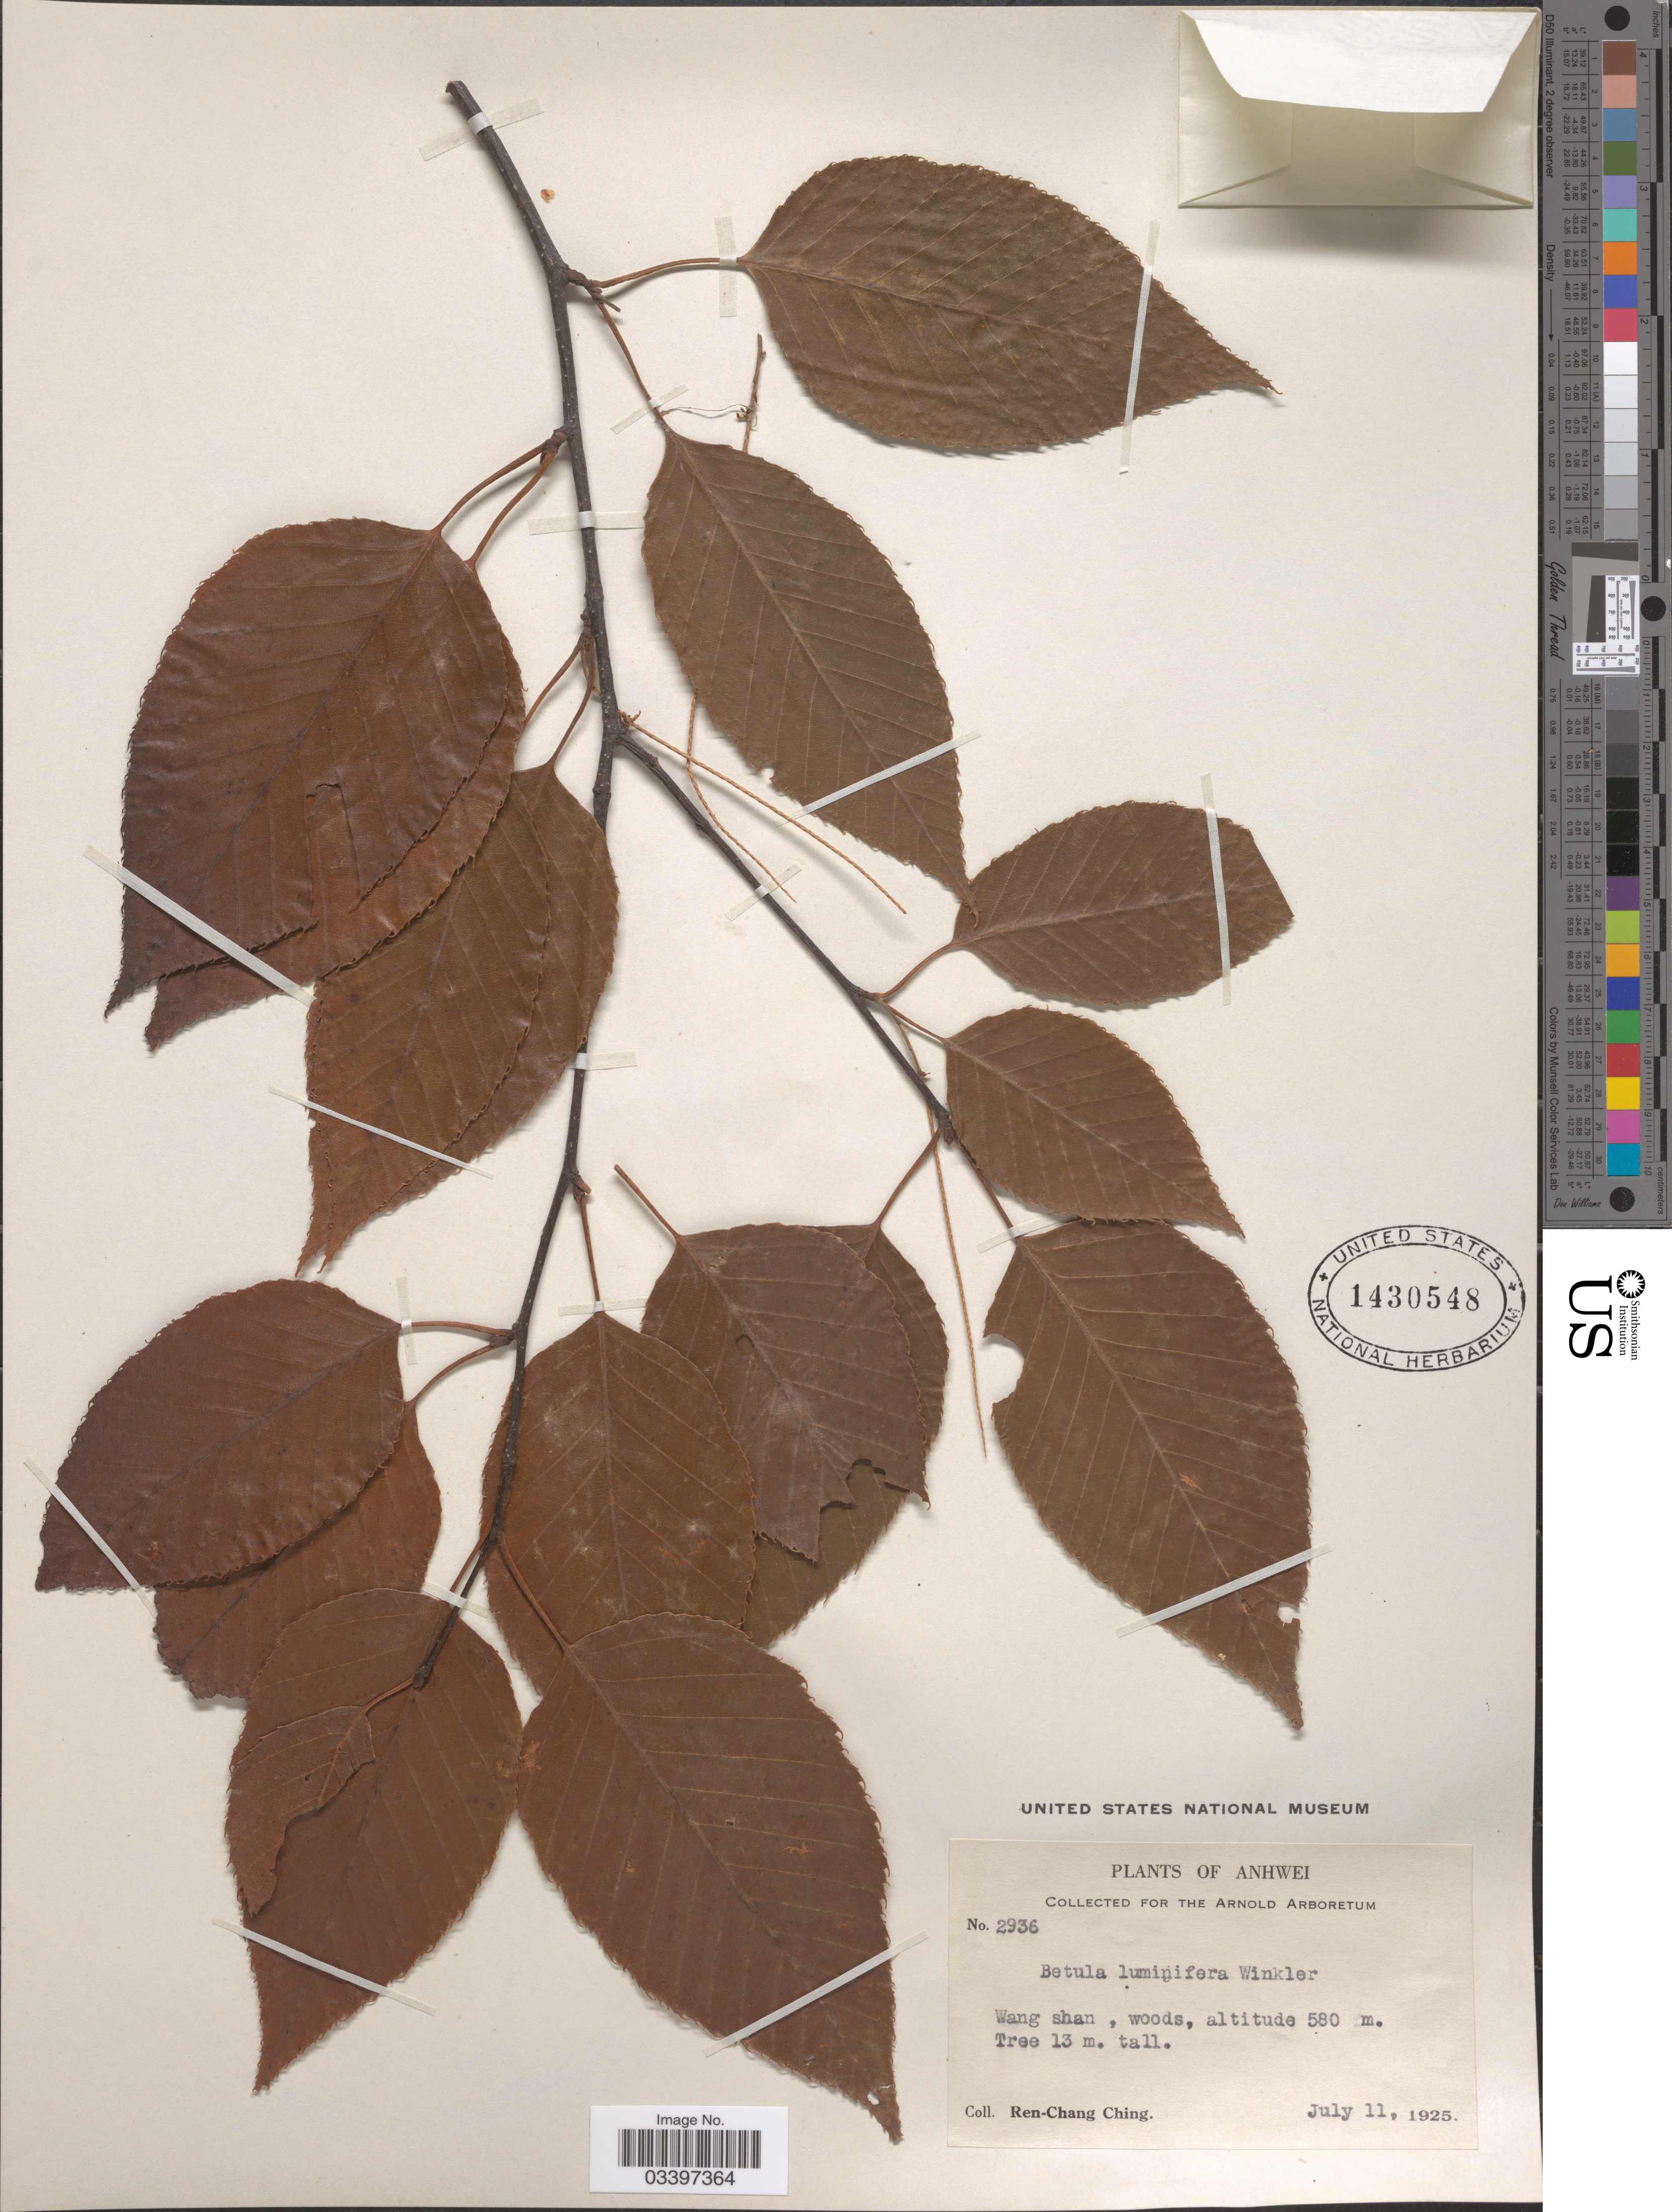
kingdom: Plantae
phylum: Tracheophyta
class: Magnoliopsida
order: Fagales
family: Betulaceae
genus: Betula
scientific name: Betula luminifera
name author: H.J.P. Winkl.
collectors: R. C. Ching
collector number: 2936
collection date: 1925-07-11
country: China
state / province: Anhui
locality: Anhwei. Wang shan.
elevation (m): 580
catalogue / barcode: US 1430548